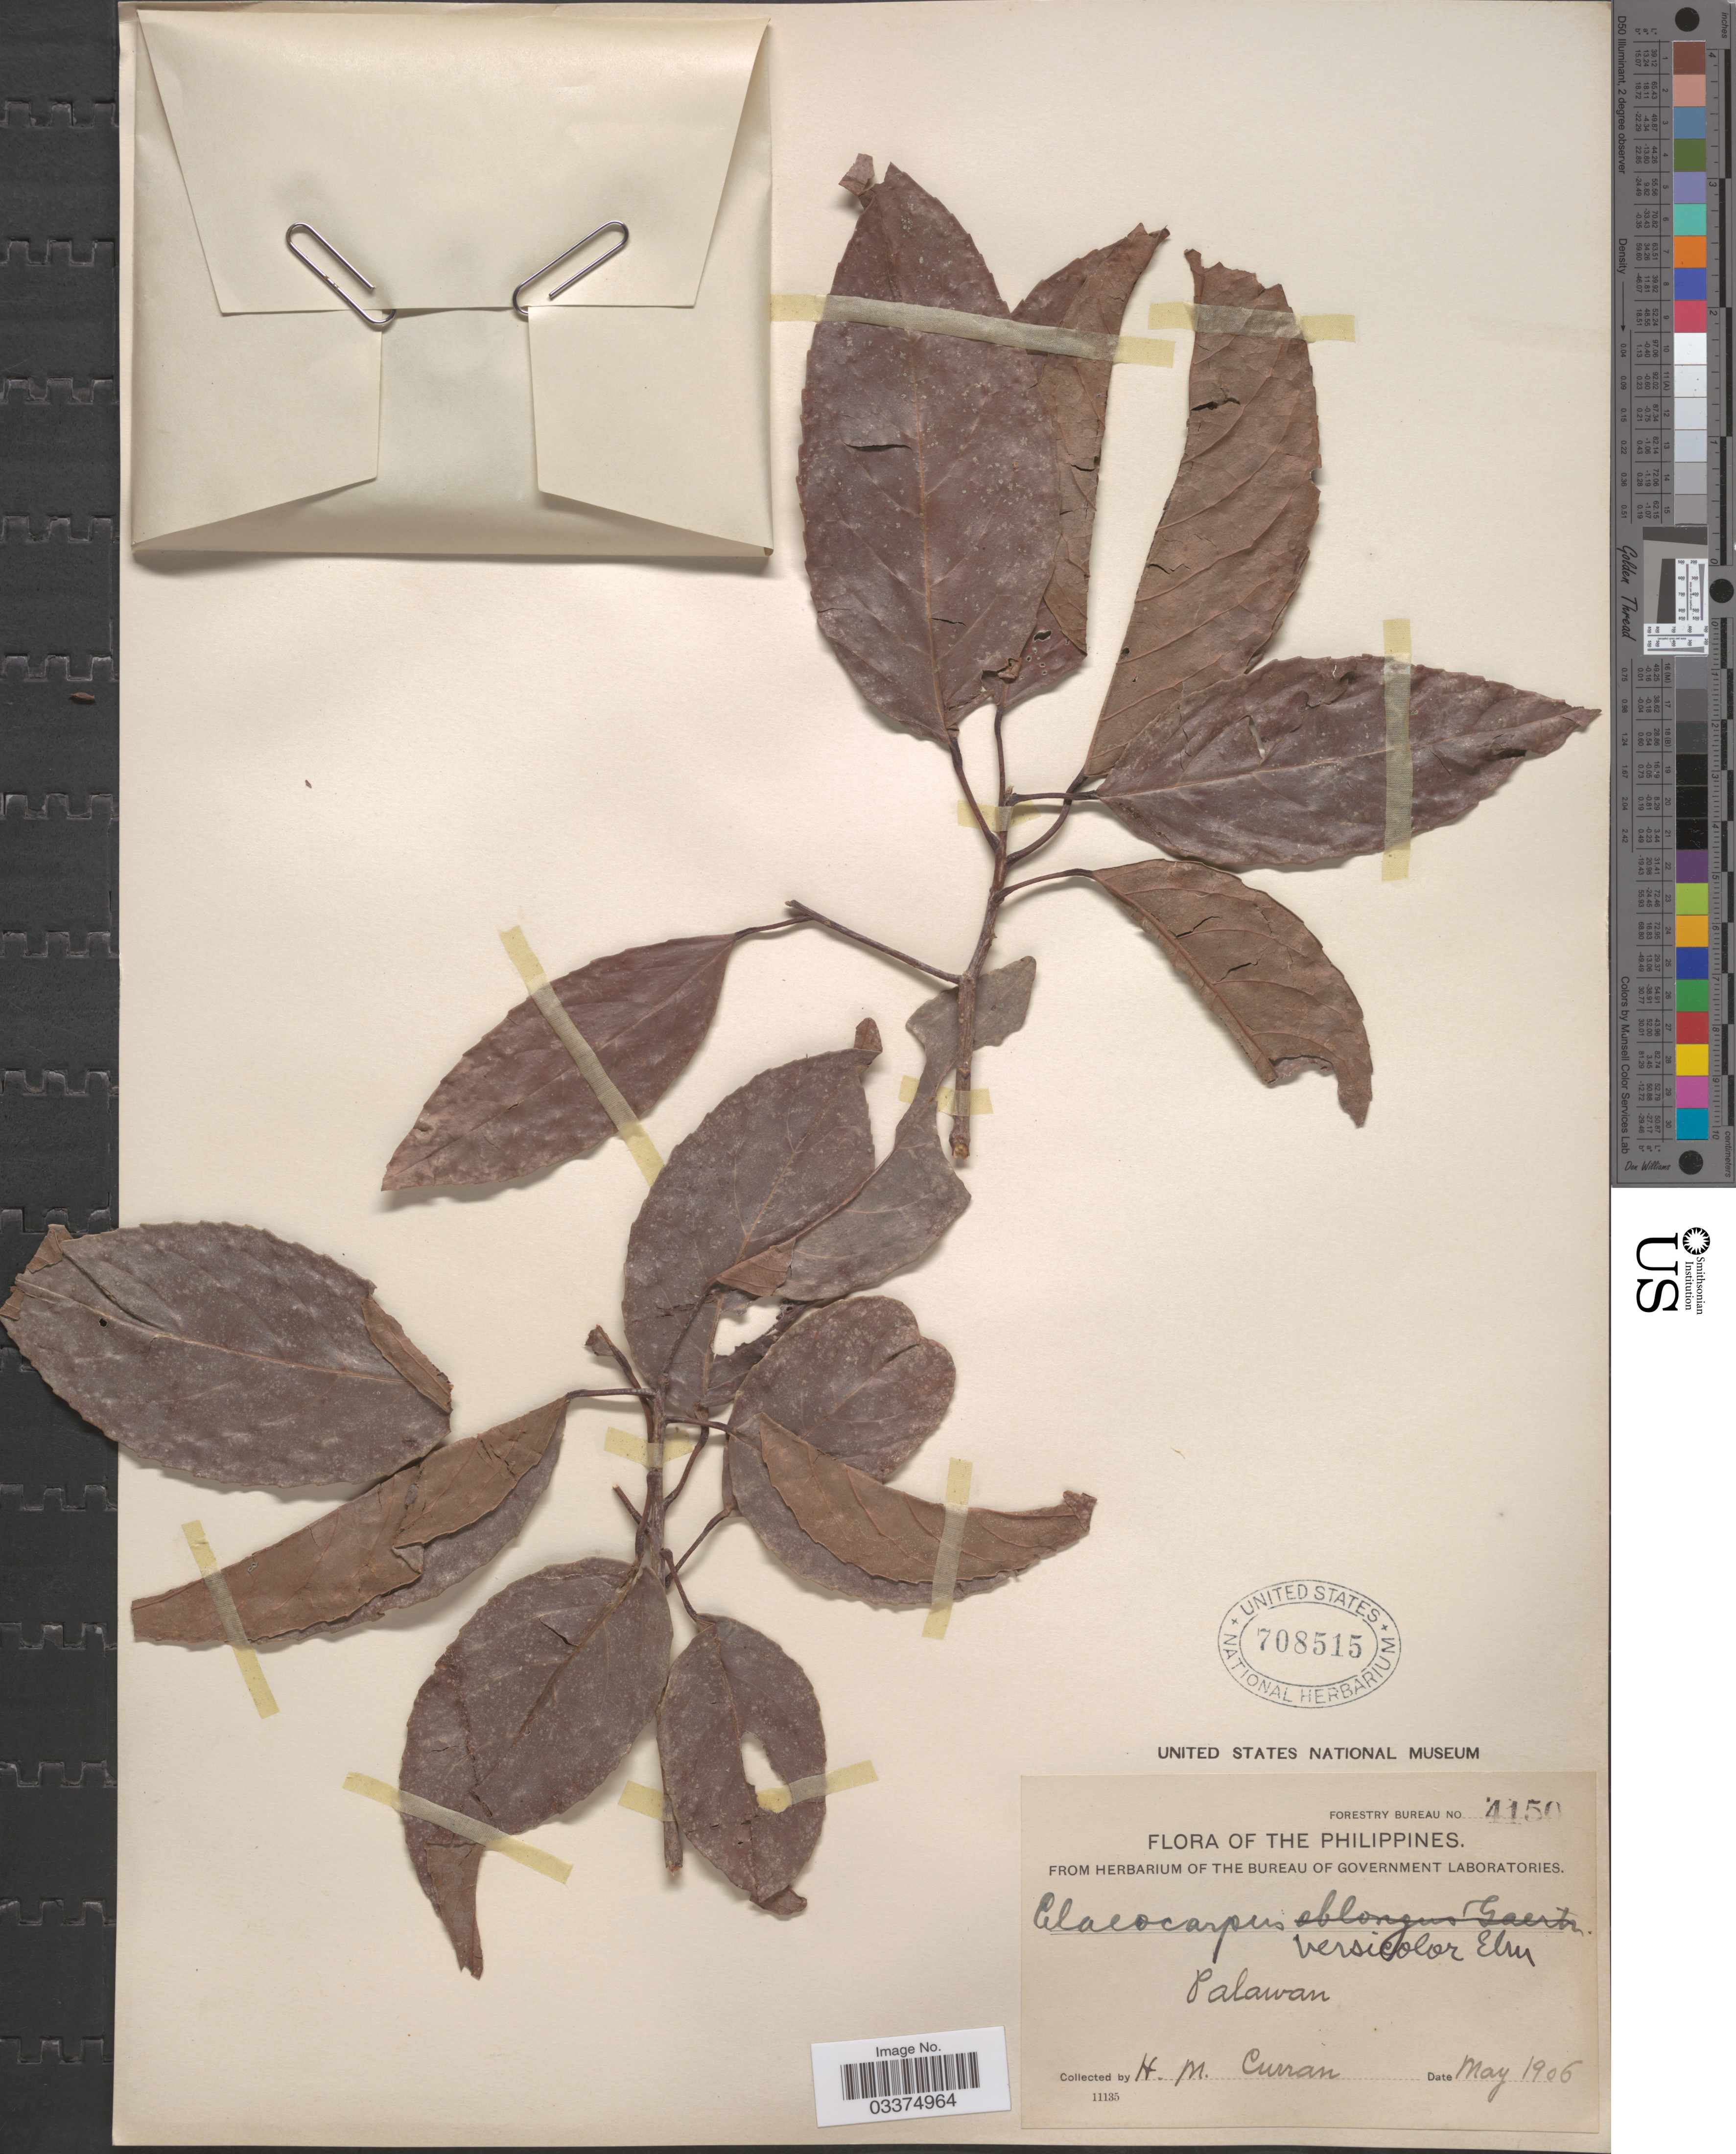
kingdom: Plantae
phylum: Tracheophyta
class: Magnoliopsida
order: Oxalidales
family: Elaeocarpaceae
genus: Elaeocarpus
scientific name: Elaeocarpus cumingii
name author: Turcz.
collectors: H. M. Curran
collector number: Forestry Bureau 4150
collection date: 1906-05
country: Philippines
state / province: Mimaropa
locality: Palawan.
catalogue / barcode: US 708515